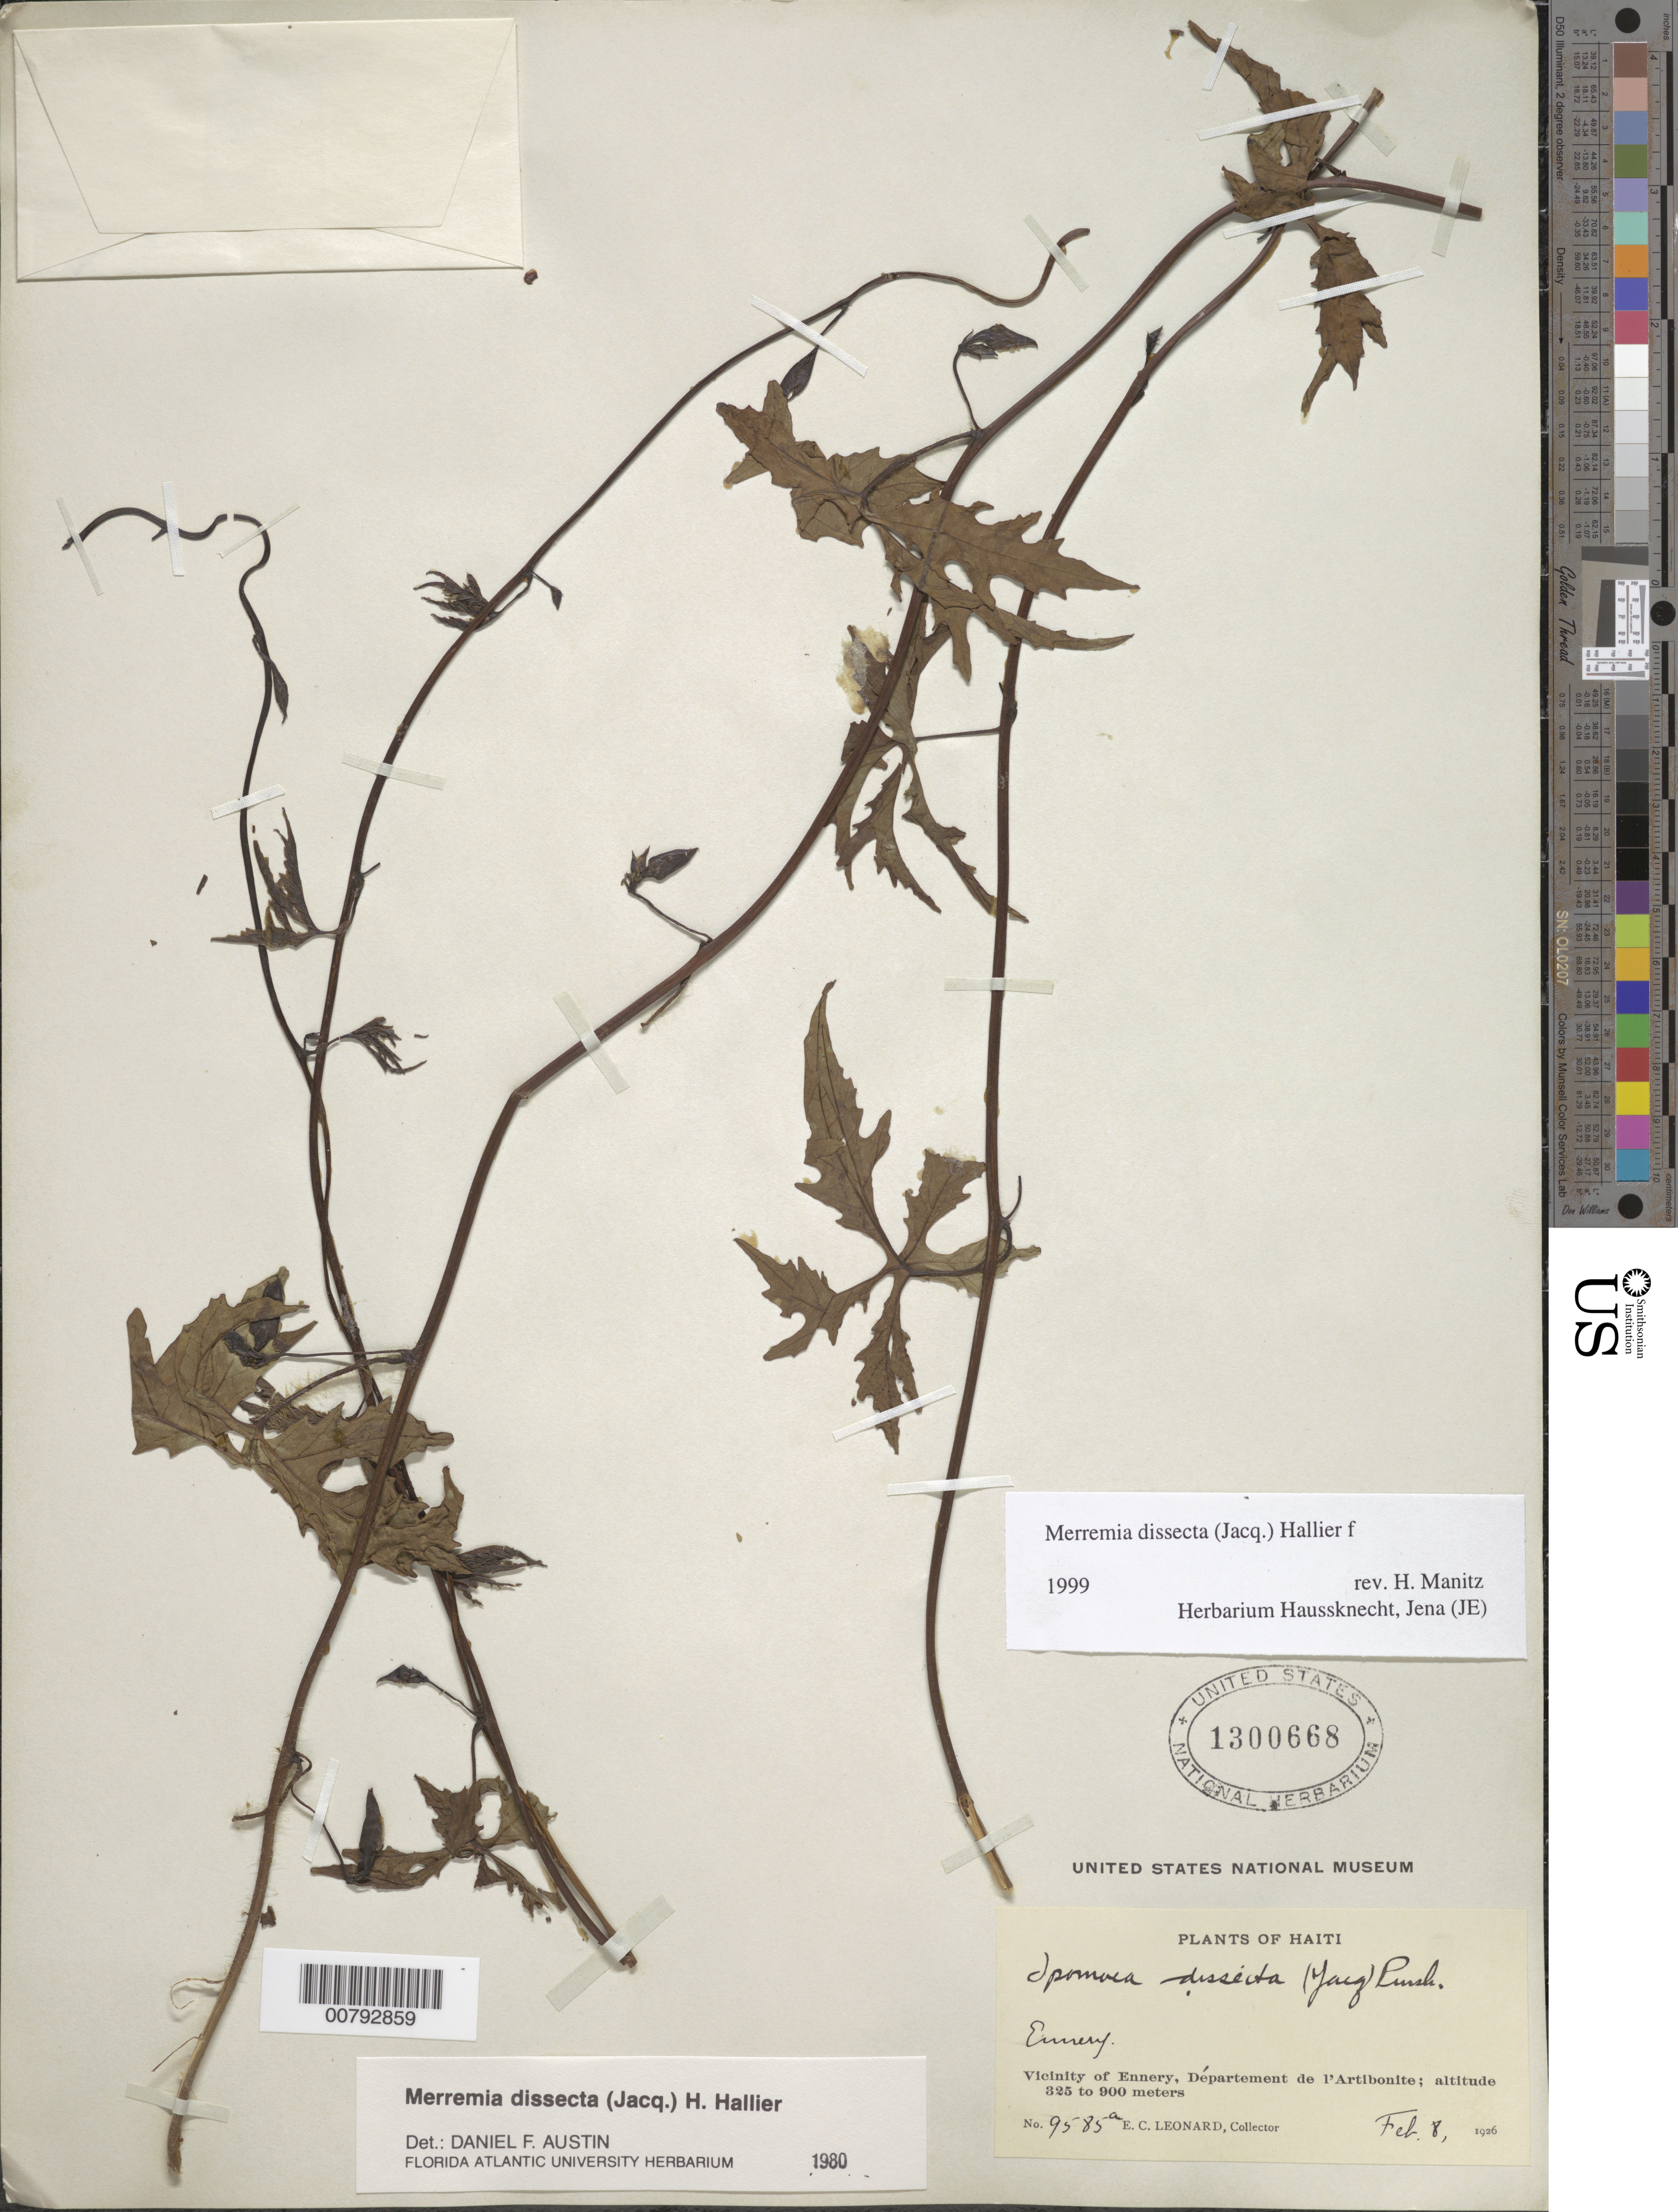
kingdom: Plantae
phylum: Tracheophyta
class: Magnoliopsida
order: Solanales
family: Convolvulaceae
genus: Distimake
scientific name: Distimake dissectus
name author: (Jacq.) A. R. Simões & Staples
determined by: Strong, Mark T., (BOT), Smithsonian Institution - National Museum of Natural History (UNITED STATES)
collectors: E. C. Leonard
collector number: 9585a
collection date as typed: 08 Feb 1926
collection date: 1926-02-08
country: Haiti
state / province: Artibonite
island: Hispaniola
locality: Vicinity of Ennery, Ennery.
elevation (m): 325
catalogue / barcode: US 1300668